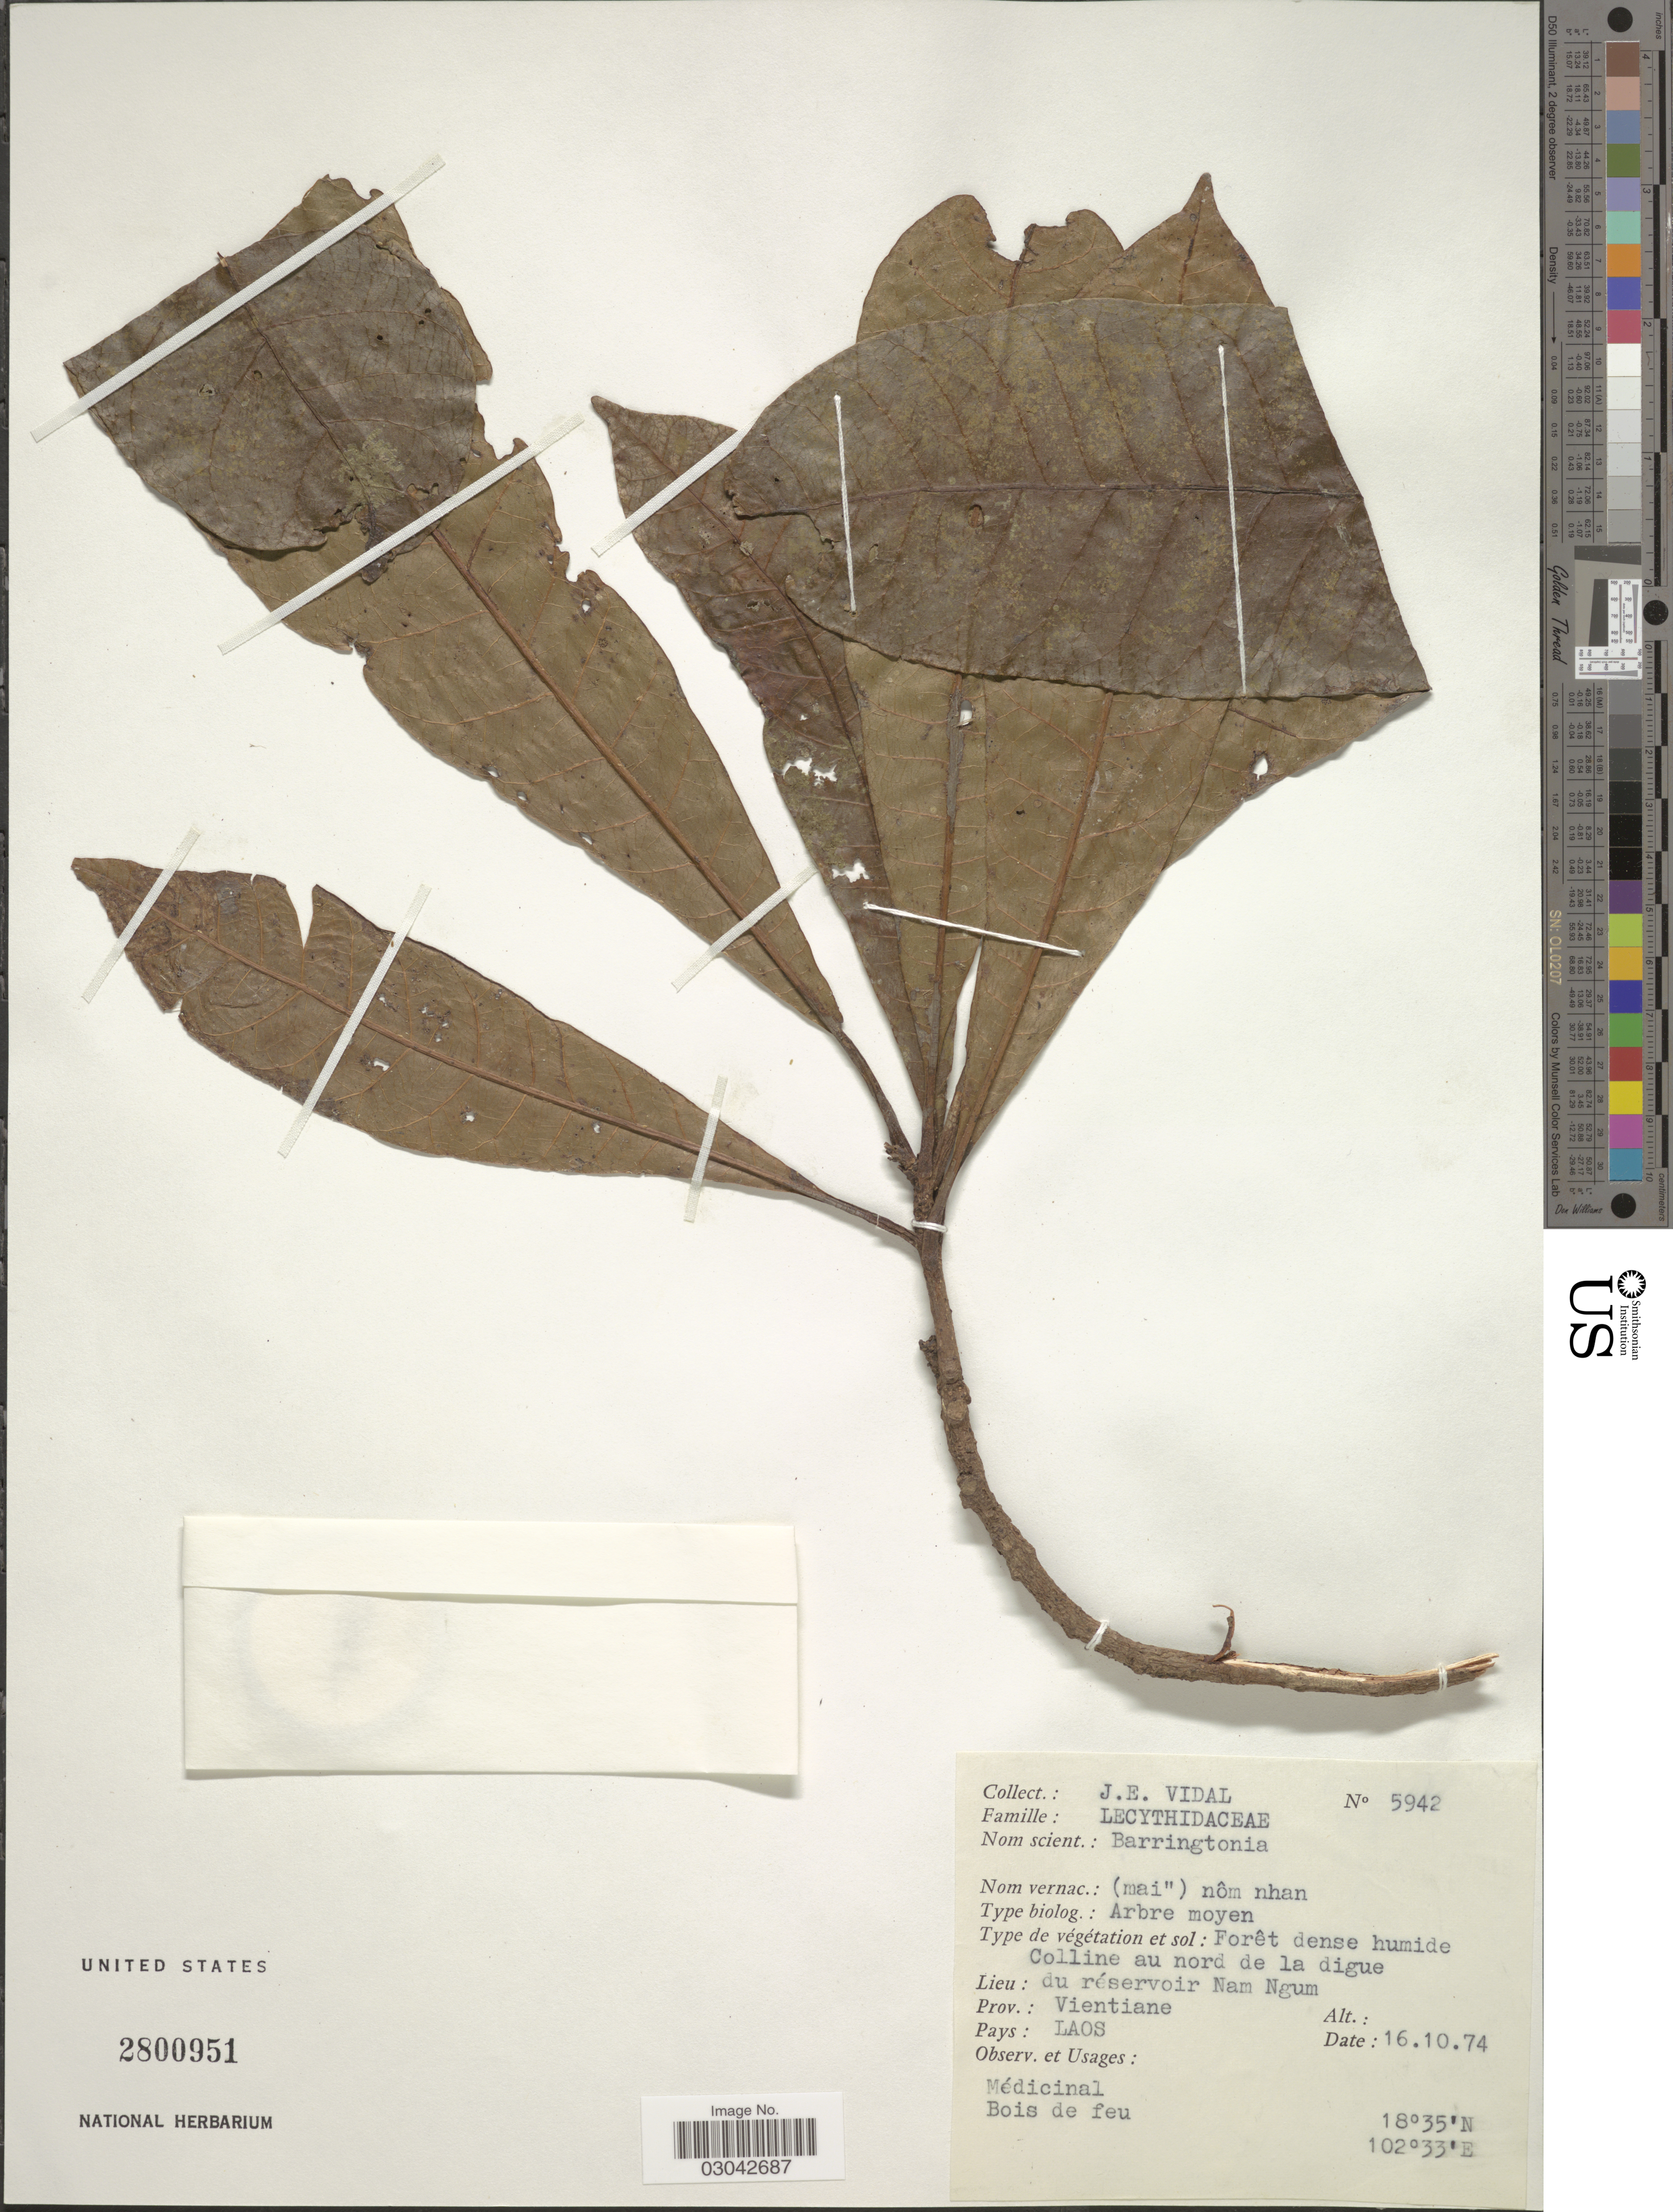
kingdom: Plantae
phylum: Tracheophyta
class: Magnoliopsida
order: Ericales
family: Lecythidaceae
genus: Barringtonia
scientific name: Barringtonia sp.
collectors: J. E. Vidal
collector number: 5942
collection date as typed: Transcribed d/m/y: 16/10/74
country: Laos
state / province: Viangchan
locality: Du réservoir Nam Ngum. Prov.: Vientiane.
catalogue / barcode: US 2800951